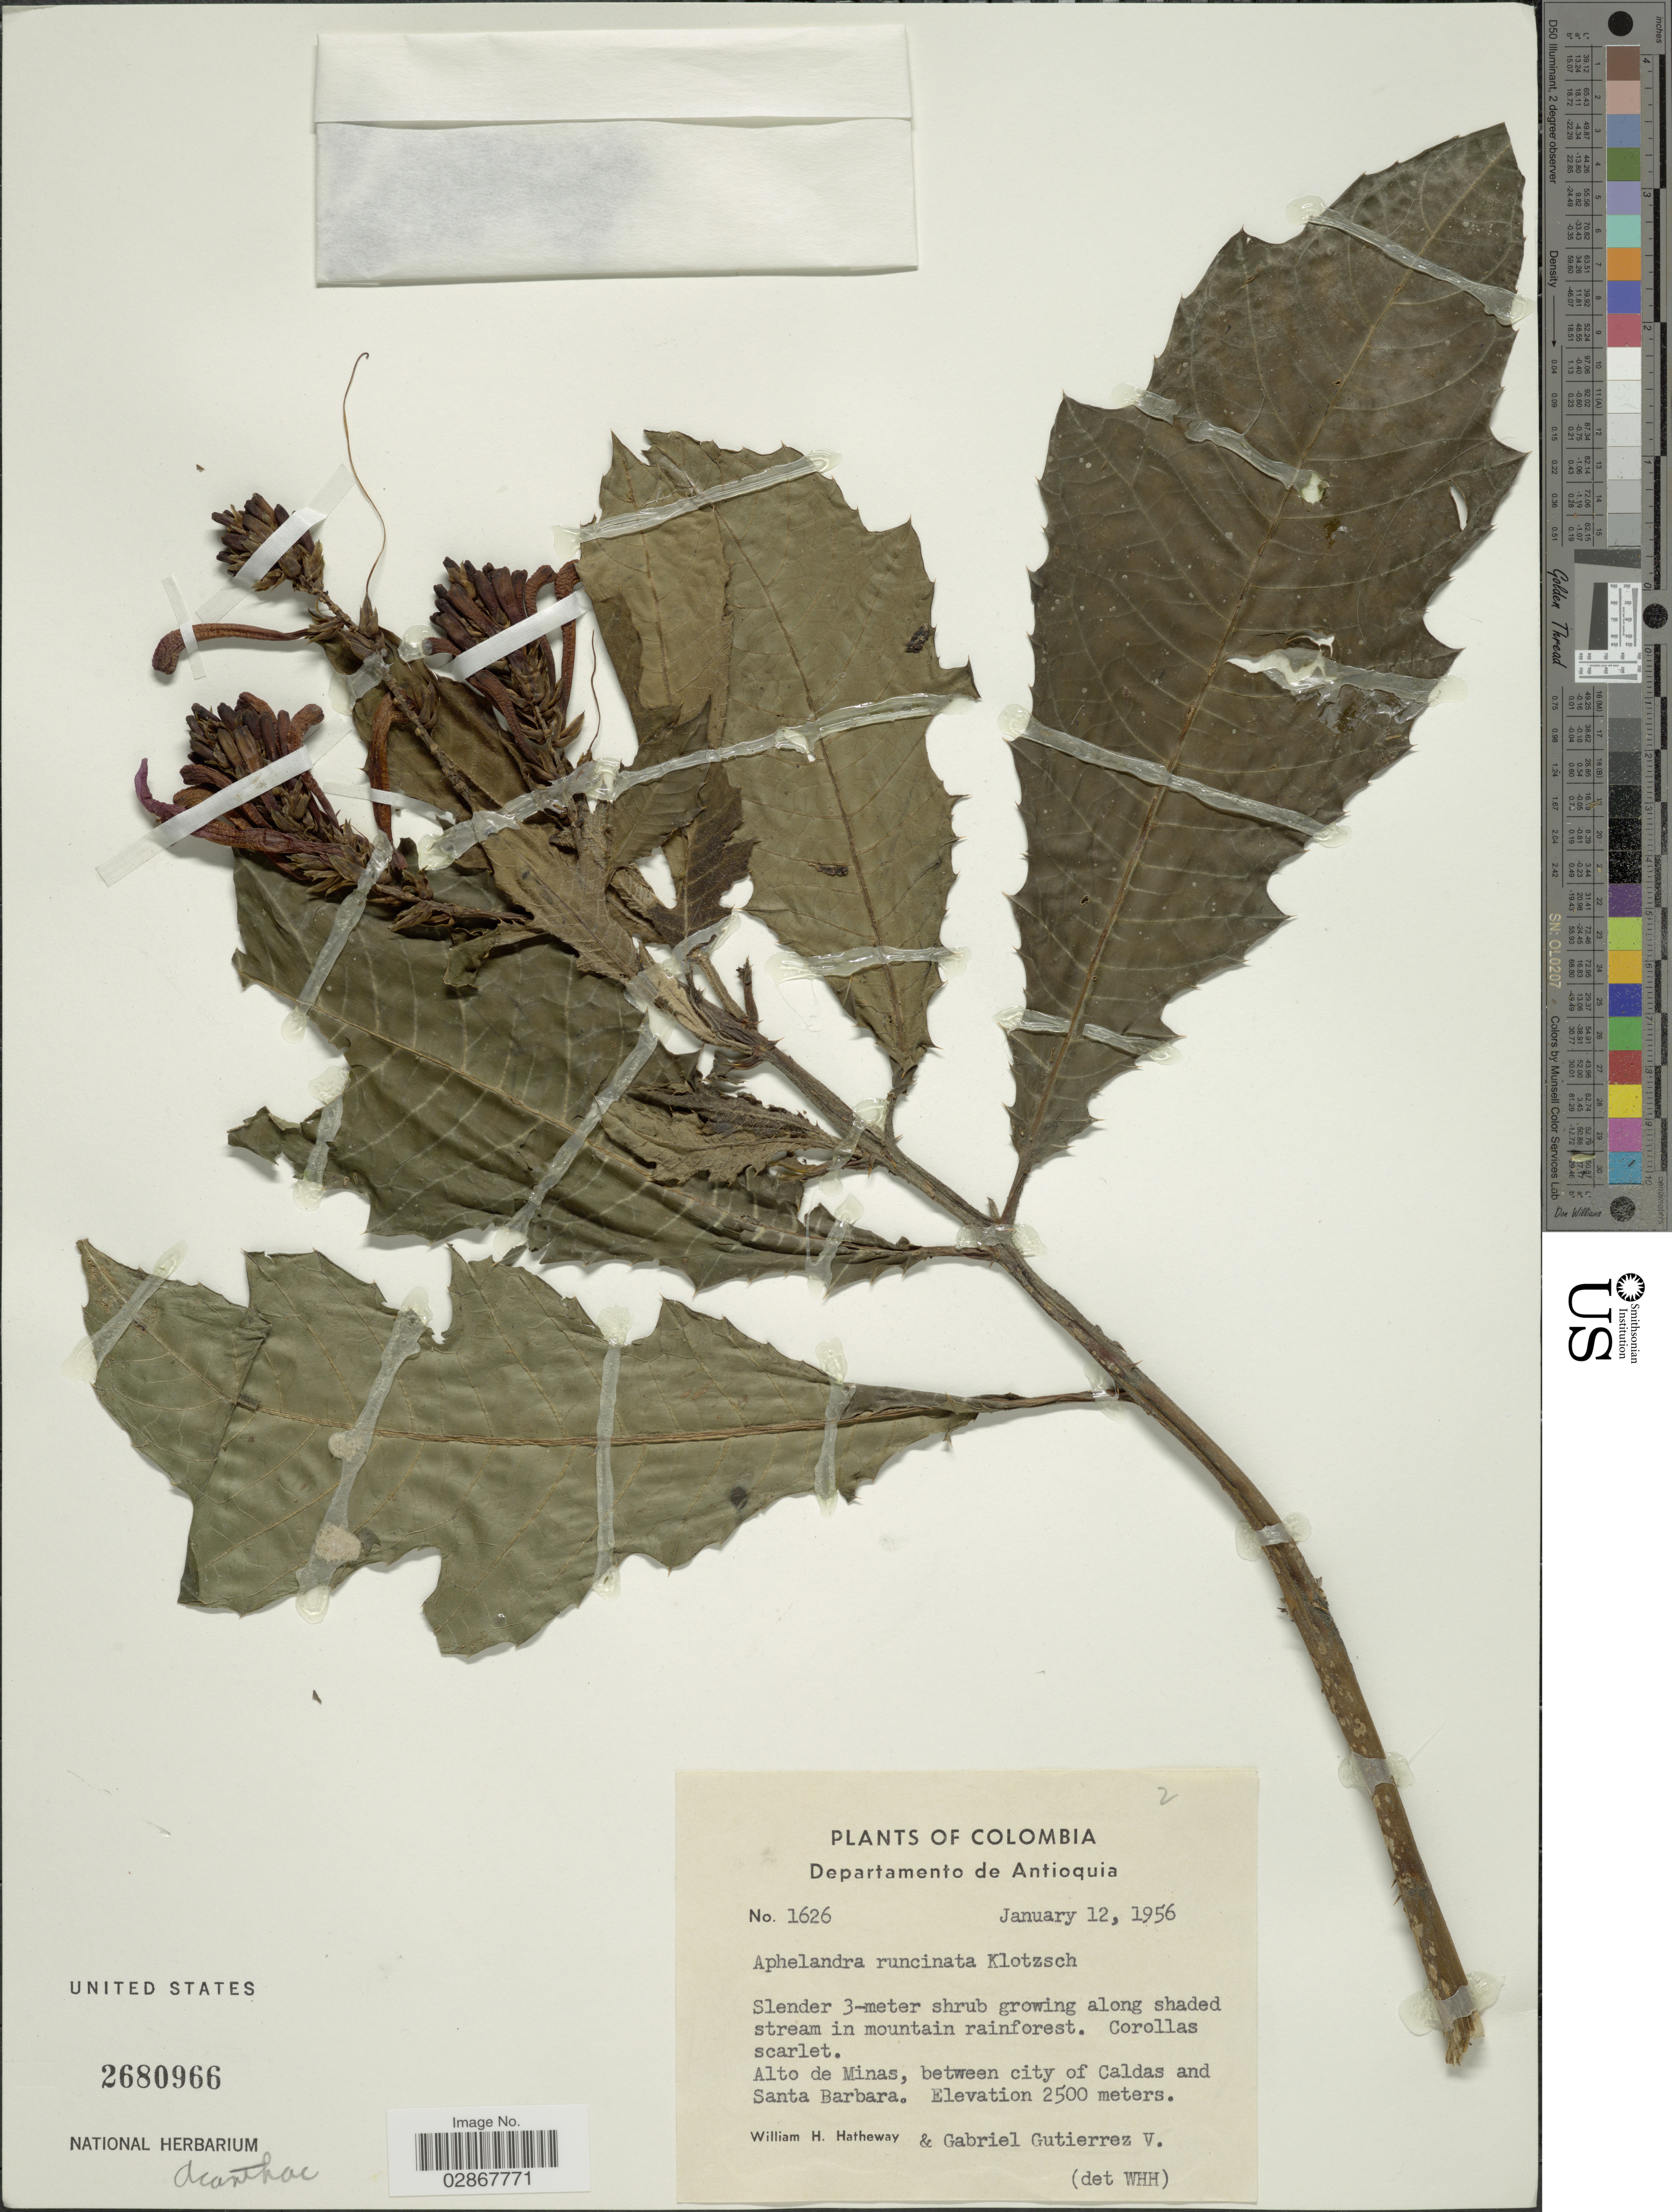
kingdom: Plantae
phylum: Tracheophyta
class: Magnoliopsida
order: Lamiales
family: Acanthaceae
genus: Aphelandra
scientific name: Aphelandra runcinata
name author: Klotzsch ex Nees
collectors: W. H. Hatheway & G. Gutiérrez V.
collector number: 1626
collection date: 1956-01-12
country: Colombia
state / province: Antioquia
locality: Departamento de Antioquia. Alto de Minas, between city of Caldas and Santa Barbara.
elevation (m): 2500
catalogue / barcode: US 2680966